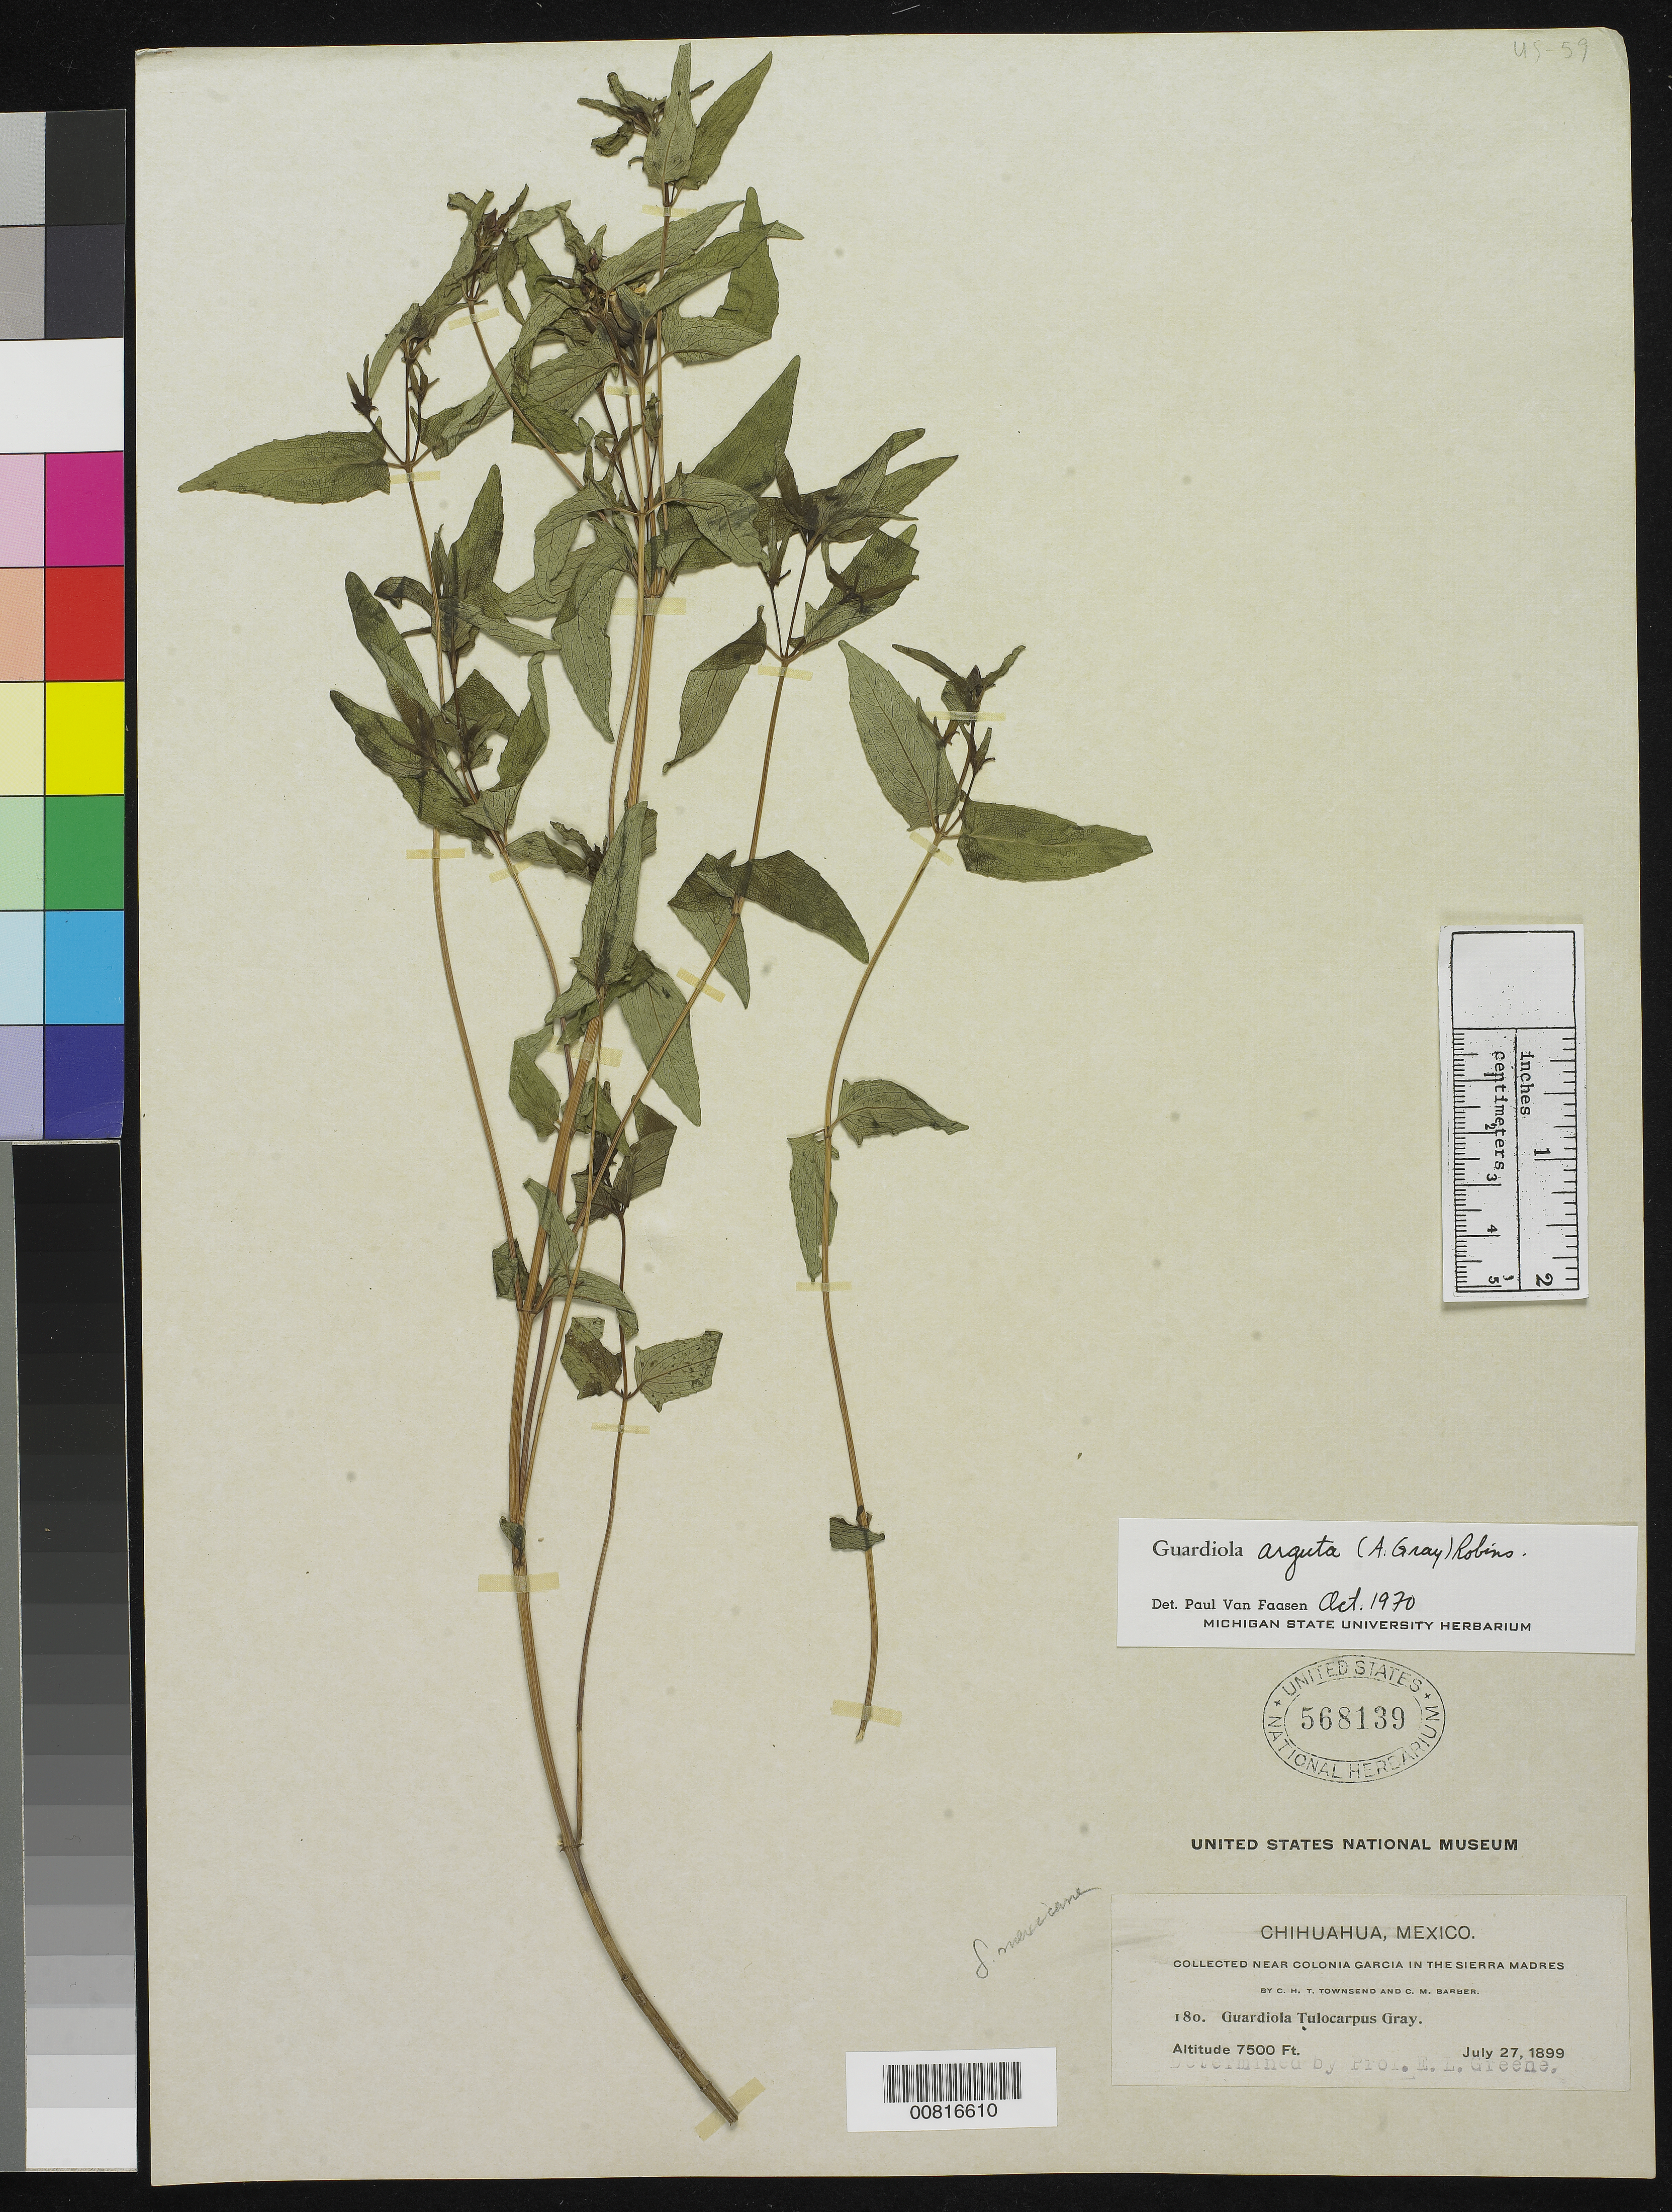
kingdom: Plantae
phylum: Tracheophyta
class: Magnoliopsida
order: Asterales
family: Asteraceae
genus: Guardiola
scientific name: Guardiola arguta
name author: (A. Gray) B.L. Rob.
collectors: C. H. T. Townsend & C. Barber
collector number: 180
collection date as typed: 27 Jul 1899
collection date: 1899-07-27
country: Mexico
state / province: Chihuahua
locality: Near Colonia García in the Sierra Madre, Chihuahua.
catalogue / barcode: US 568139